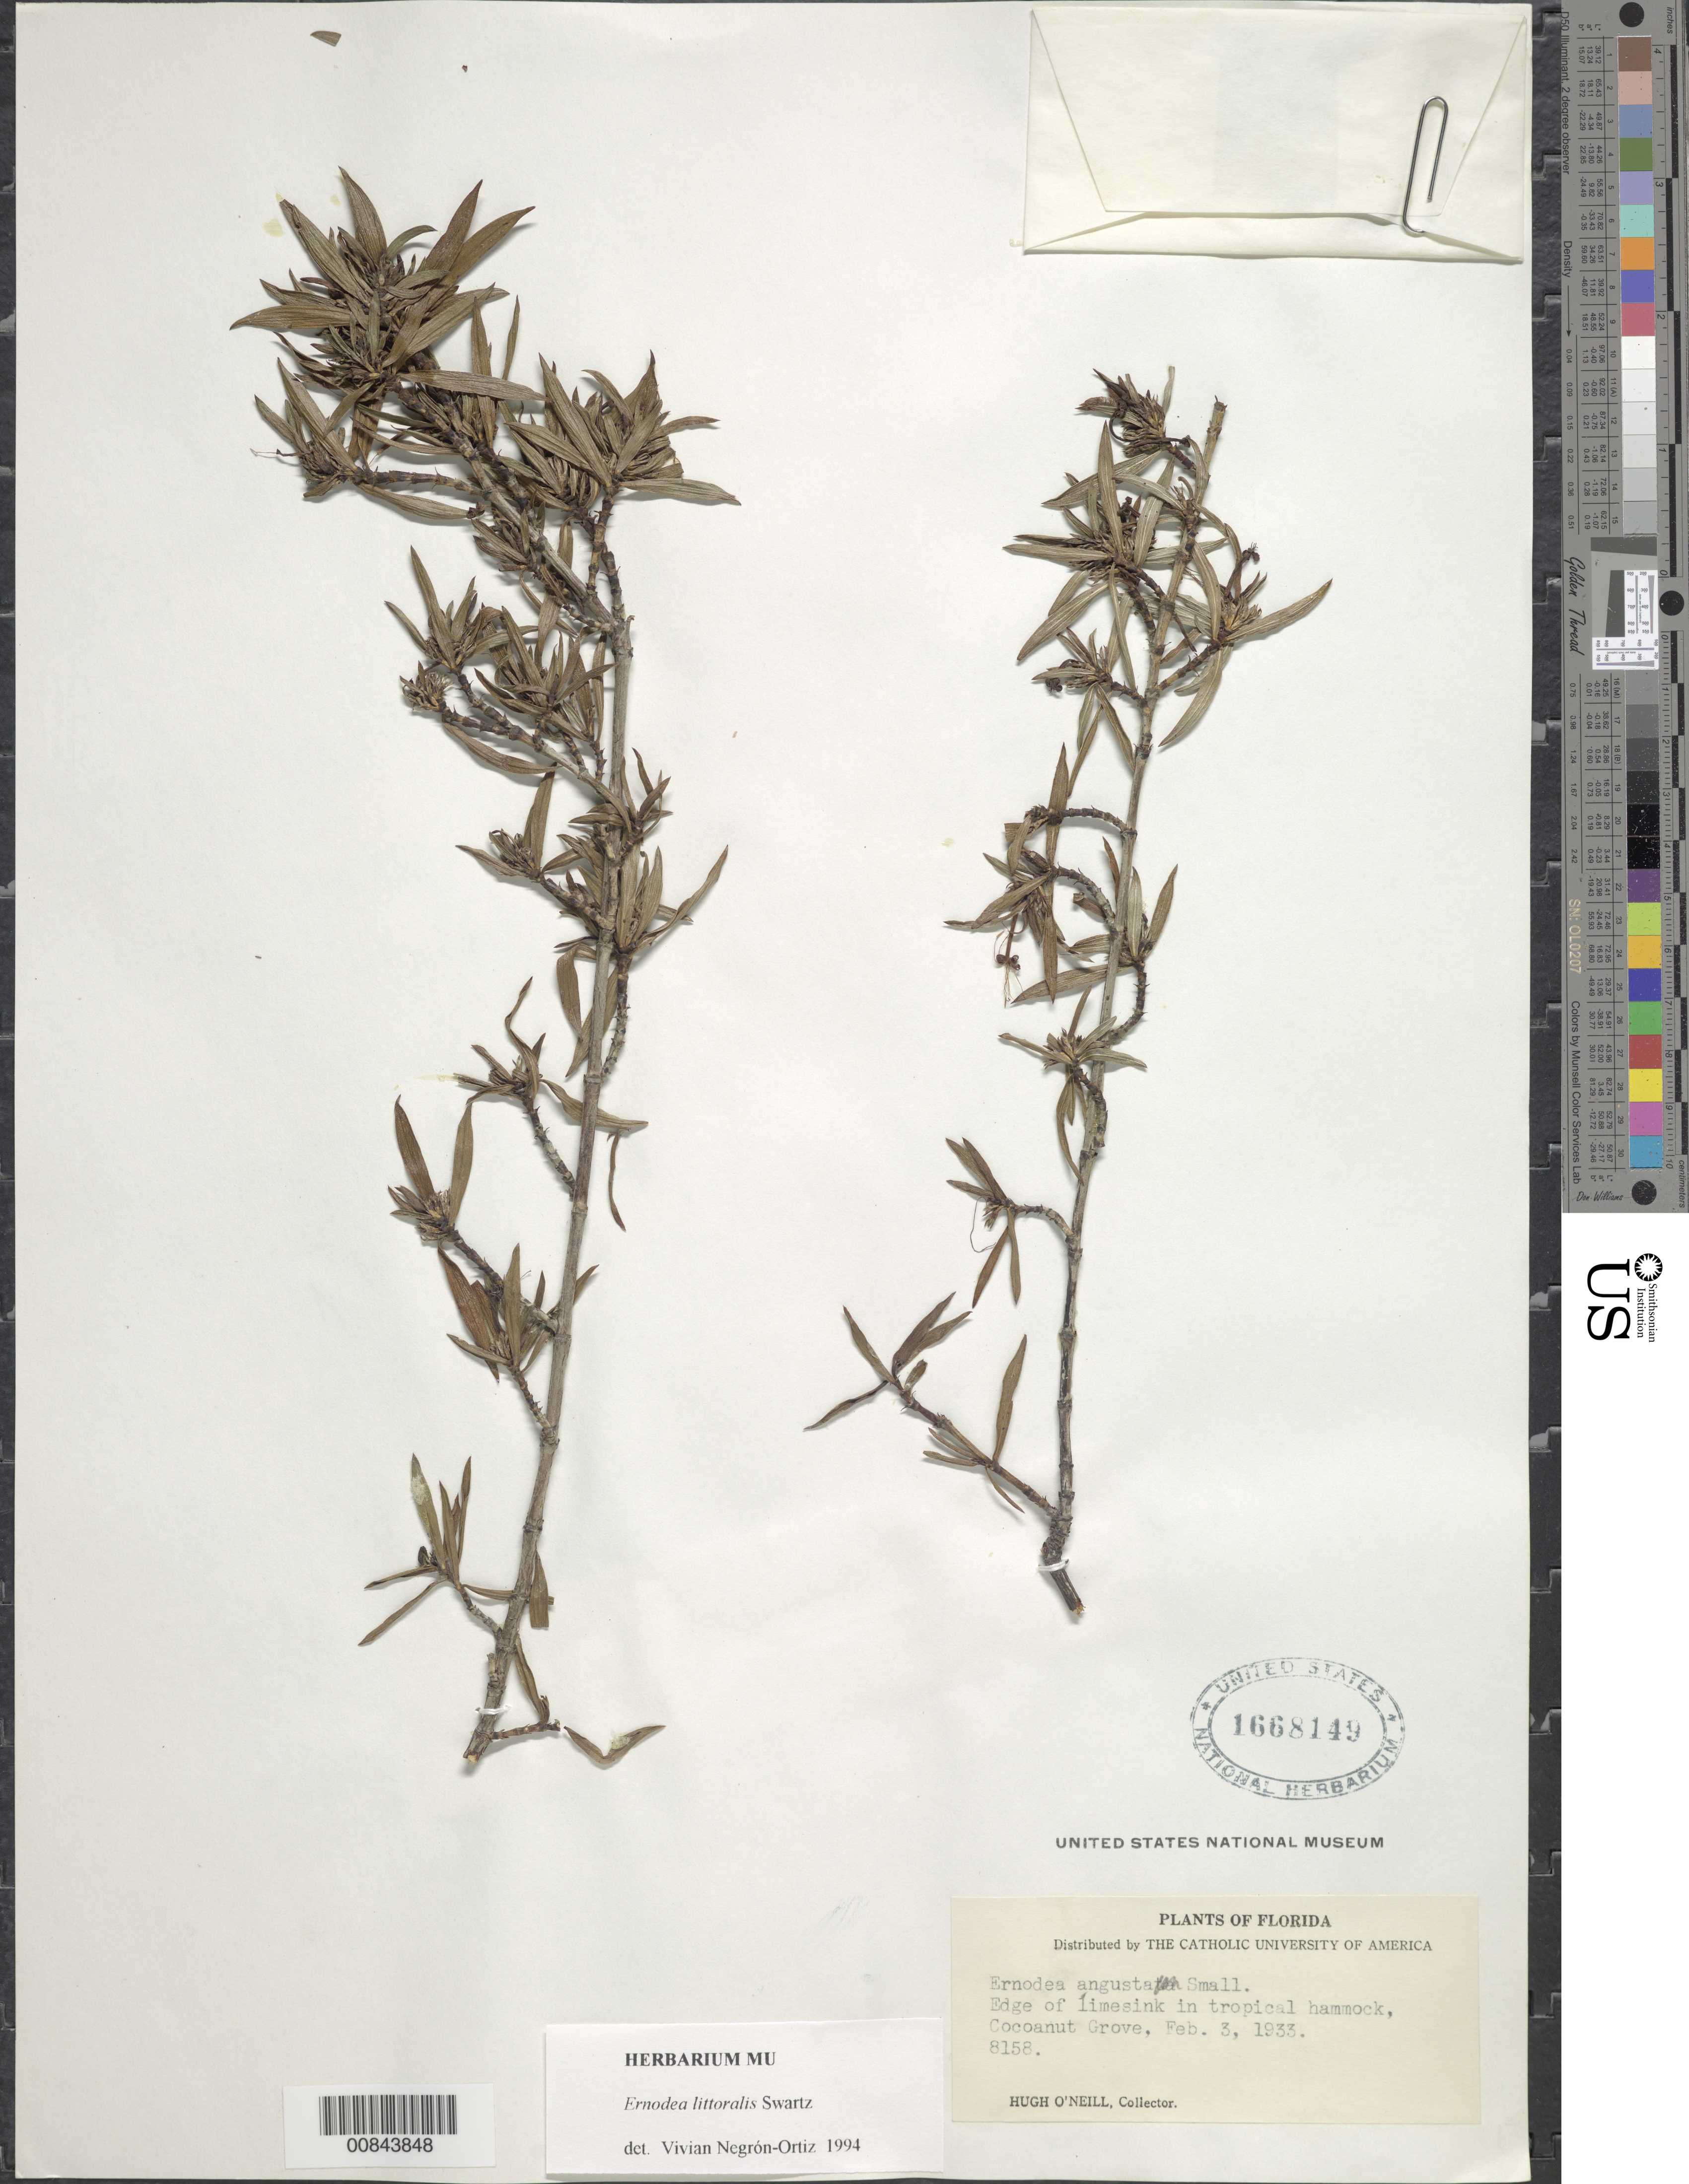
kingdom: Plantae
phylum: Tracheophyta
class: Magnoliopsida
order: Gentianales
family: Rubiaceae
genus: Ernodea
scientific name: Ernodea littoralis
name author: Sw.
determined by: Negrón-Ortiz, V.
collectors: H. O'Neill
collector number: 8158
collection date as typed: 03 Feb 1933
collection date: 1933-02-03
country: United States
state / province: Florida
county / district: Dade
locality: Cocoanut grove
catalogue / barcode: US 1668149